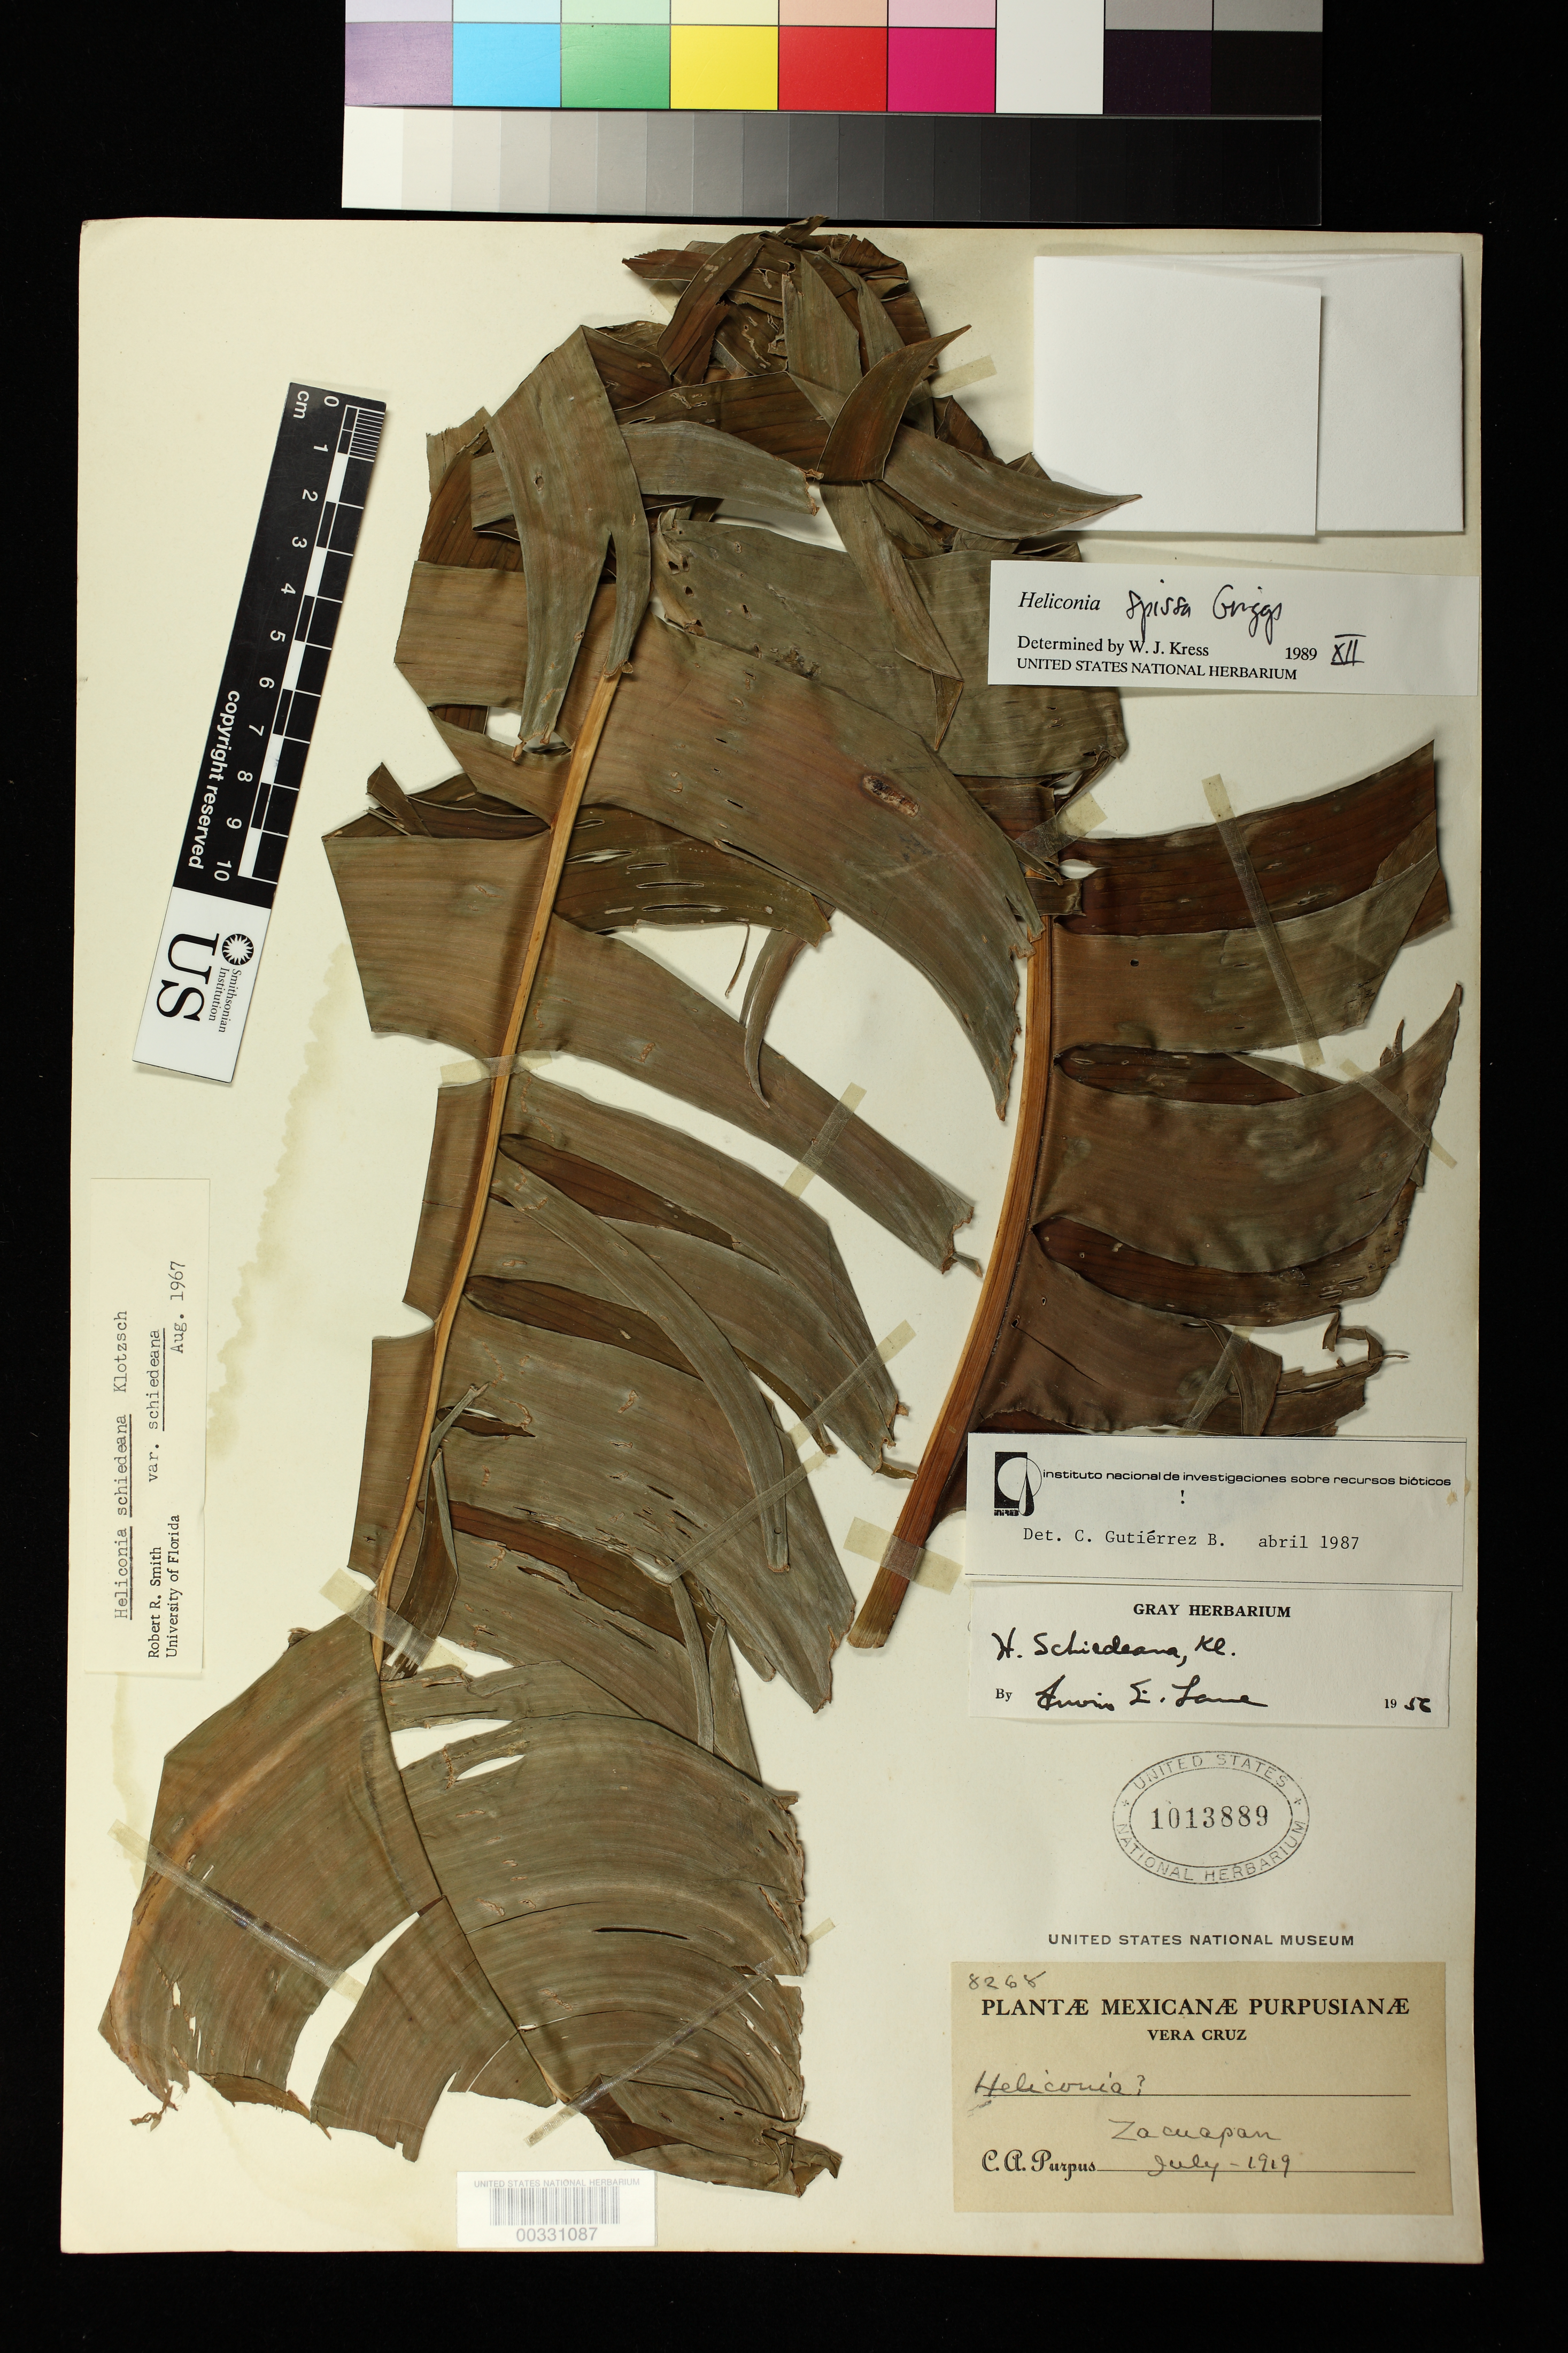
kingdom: Plantae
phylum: Tracheophyta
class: Liliopsida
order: Zingiberales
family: Heliconiaceae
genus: Heliconia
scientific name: Heliconia spissa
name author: R.F. Griggs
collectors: J. A. Purpus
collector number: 8268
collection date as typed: Jul 1919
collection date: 1919-07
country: Mexico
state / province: Veracruz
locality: Zacuapan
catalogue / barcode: US 1013889